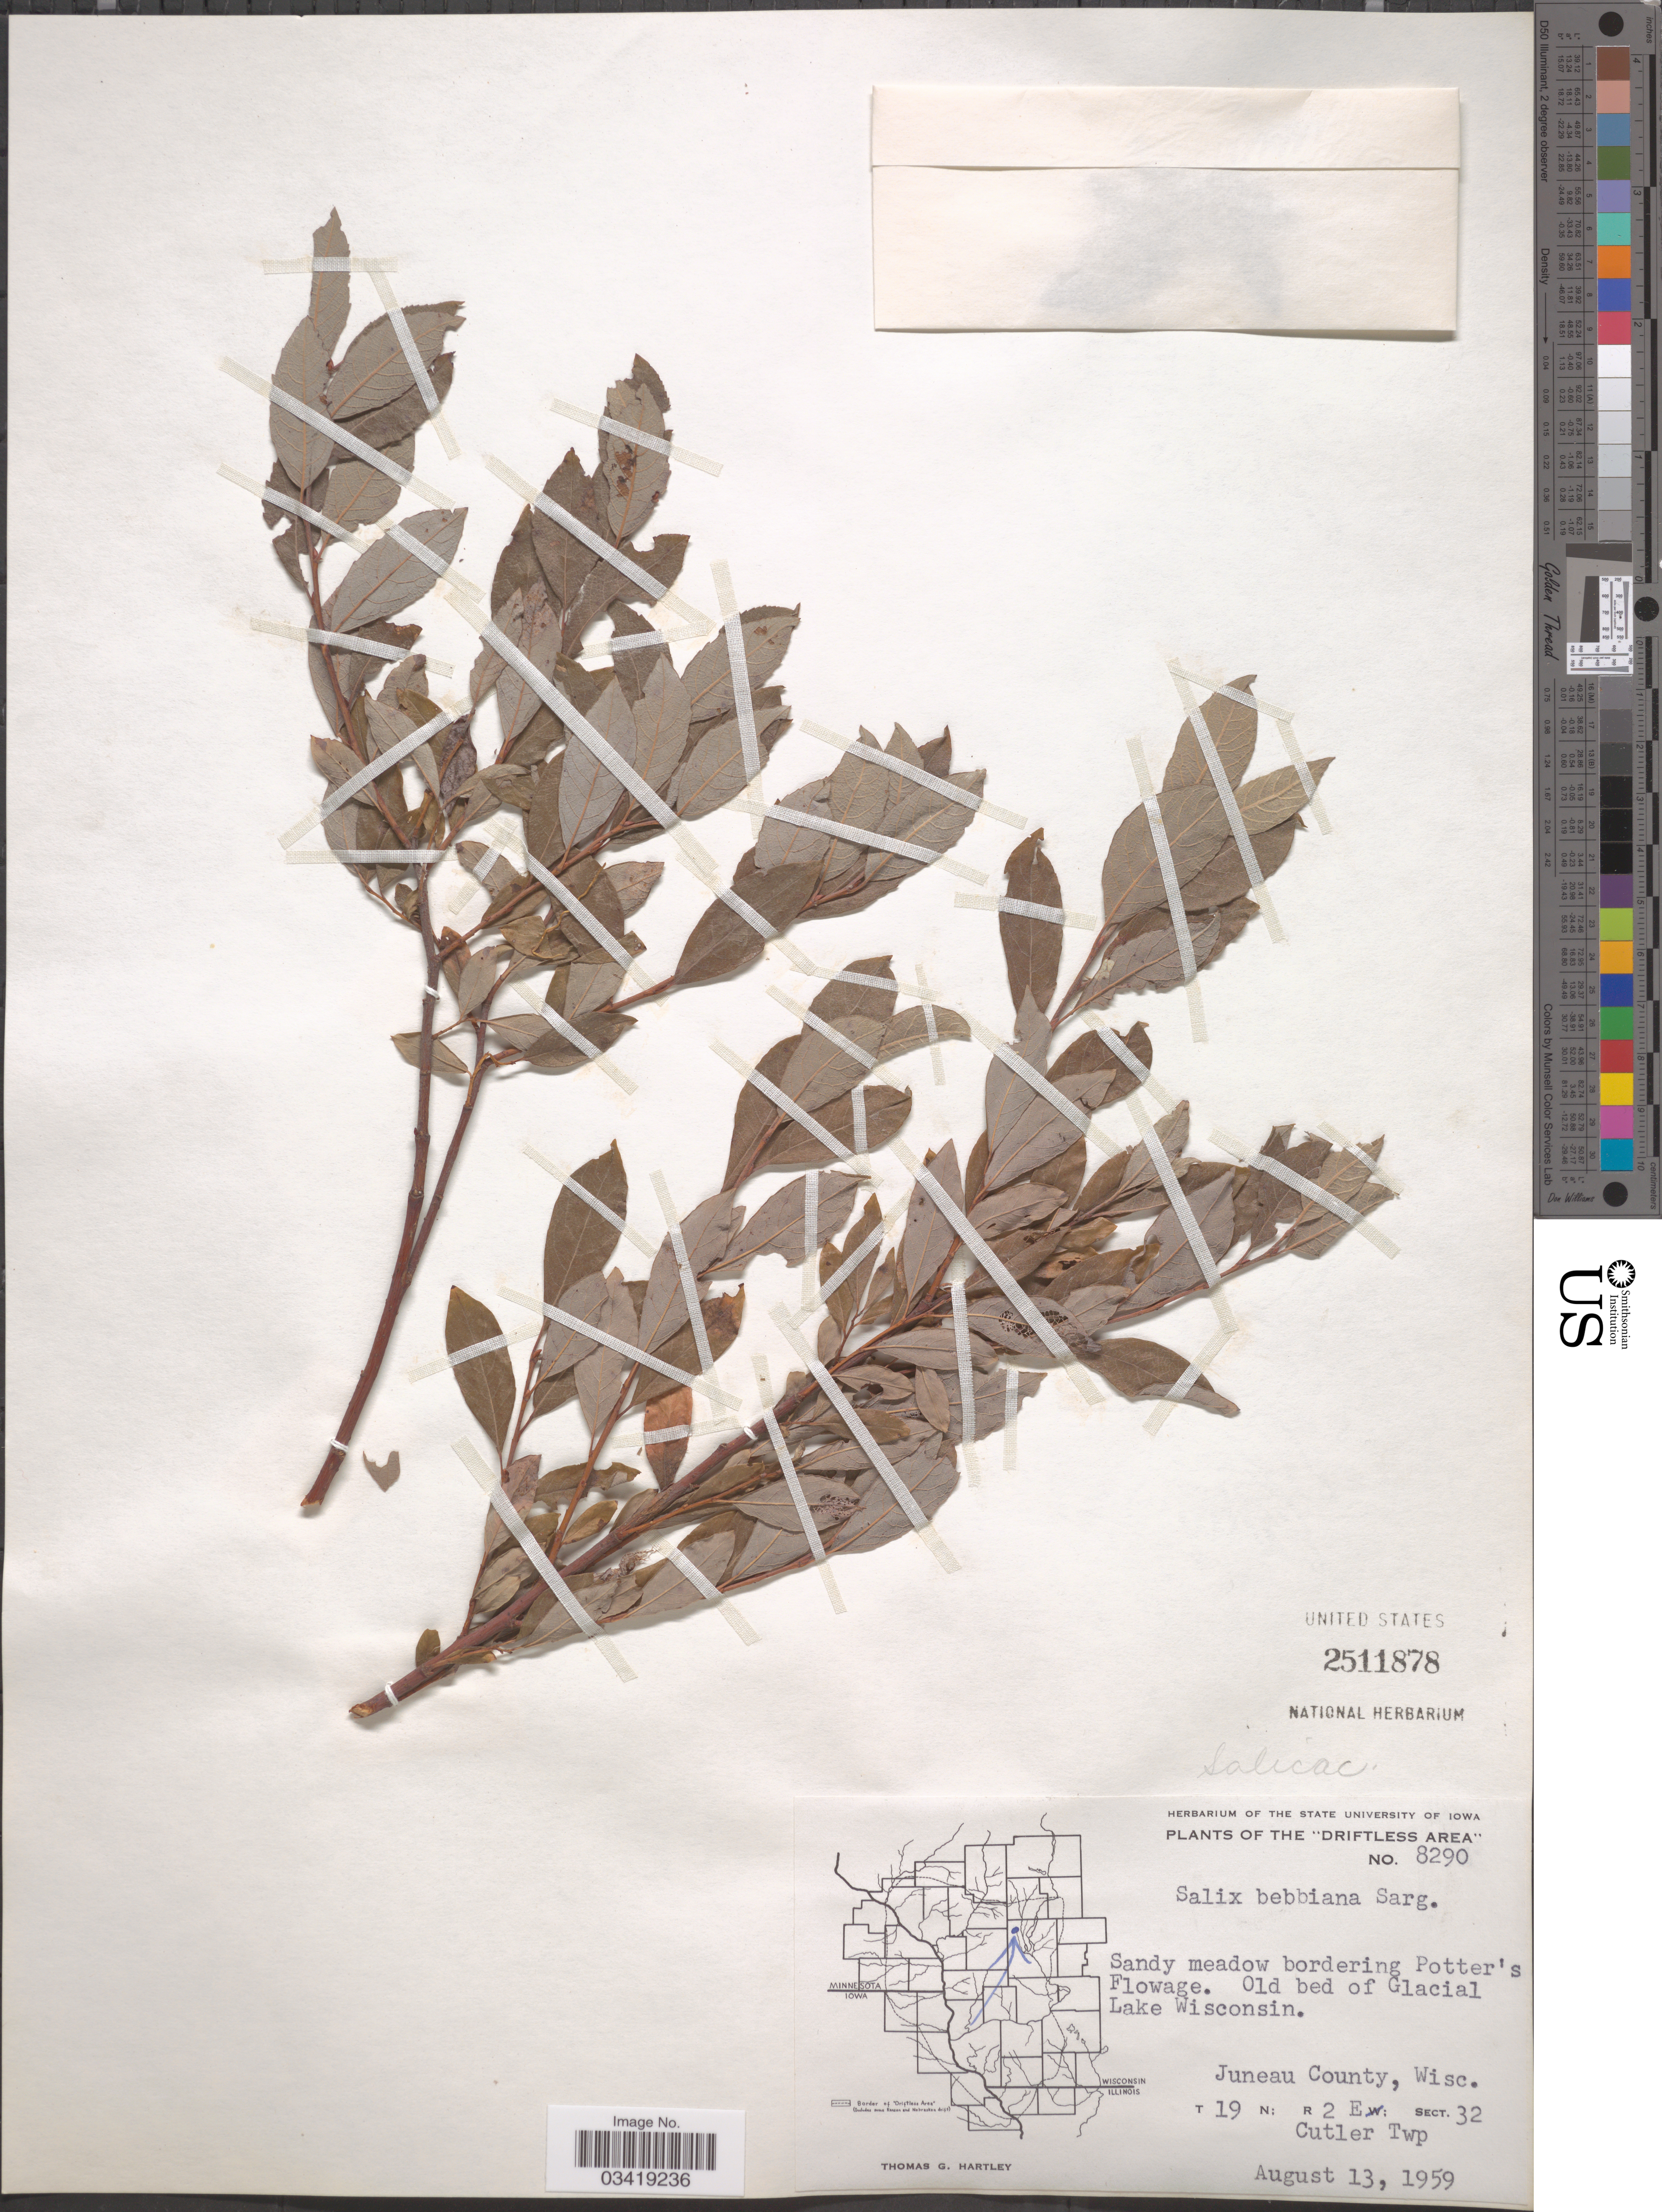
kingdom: Plantae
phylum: Tracheophyta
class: Magnoliopsida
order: Malpighiales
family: Salicaceae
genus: Salix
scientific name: Salix bebbiana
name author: Sarg.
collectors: T. G. Hartley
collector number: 8290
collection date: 1959-08-13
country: United States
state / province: Wisconsin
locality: The "Driftless Area". Sandy meadow bordering Potter's Flowage. Old bed of Glacial Lake Wisconsin. Juneau County. T 19 N; R 2 E; Sect. 32 Cutler Twp.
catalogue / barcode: US 2511878